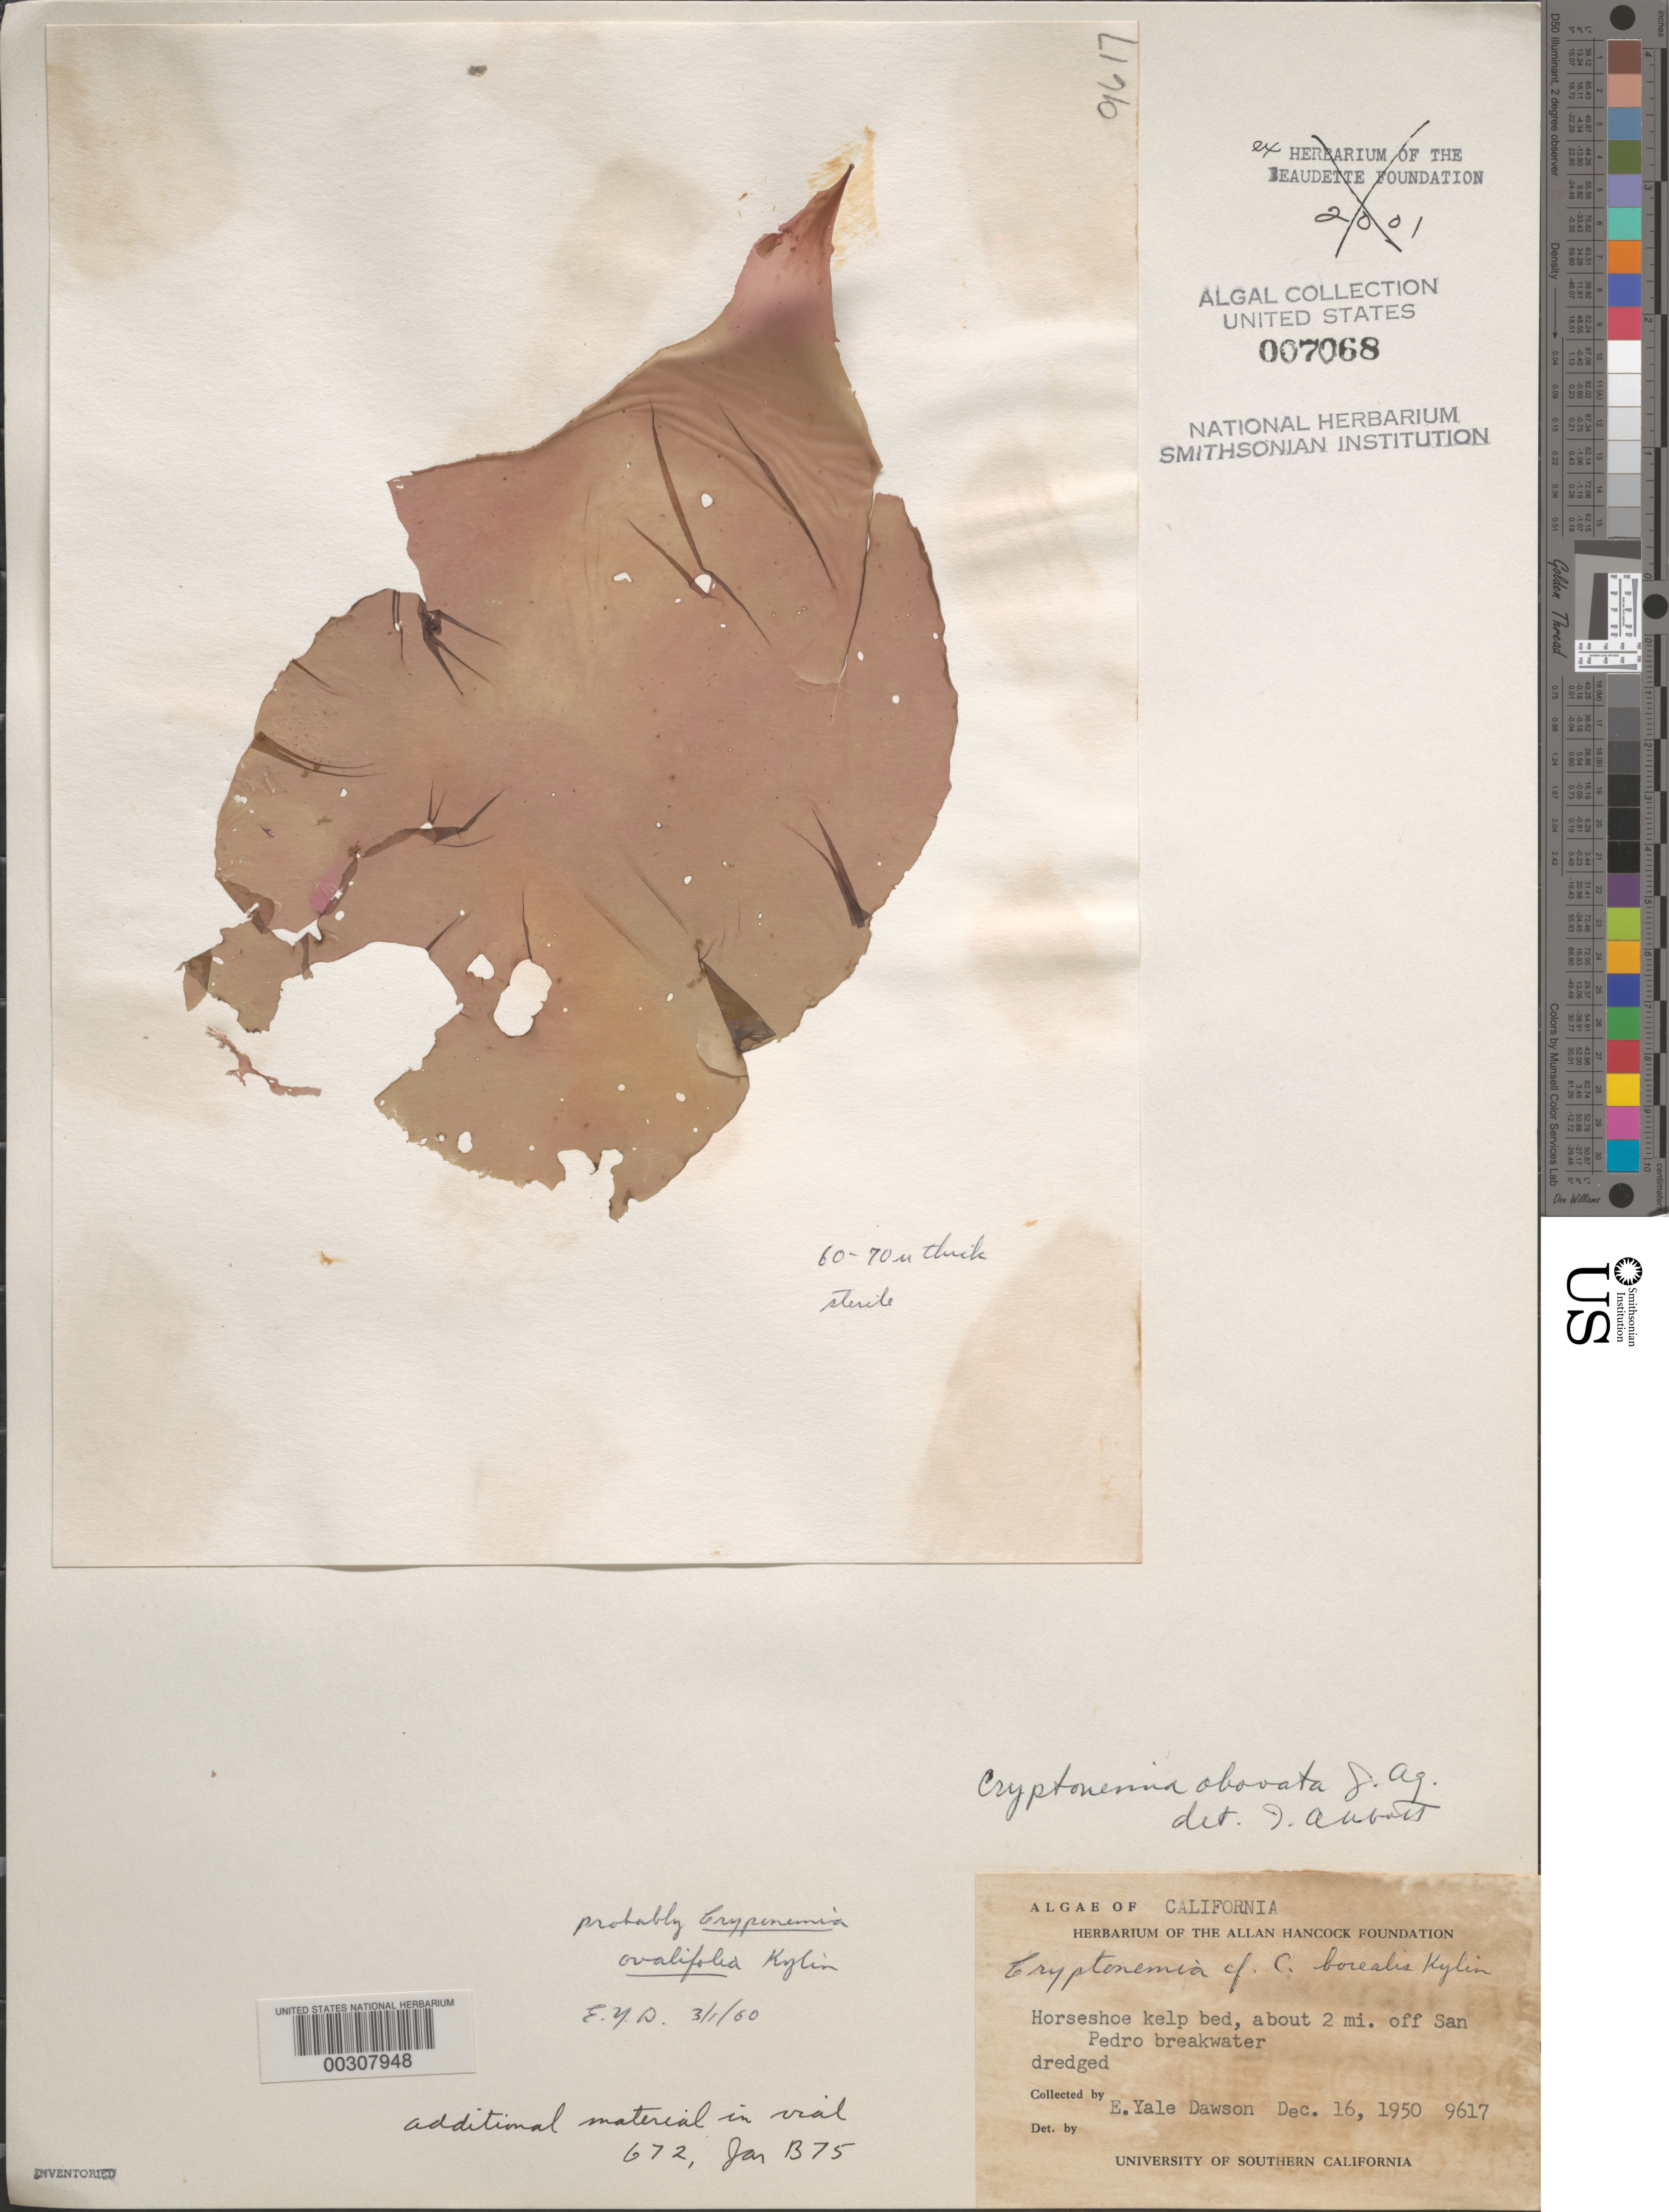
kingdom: Plantae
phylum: Rhodophyta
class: Florideophyceae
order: Halymeniales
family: Halymeniaceae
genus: Cryptonemia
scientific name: Cryptonemia obovata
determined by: Abbott, Isabella A.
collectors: E. Y. Dawson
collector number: EYD 9617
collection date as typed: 16 Dec 1950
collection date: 1950-12-16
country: United States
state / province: California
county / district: Los Angeles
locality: Horseshoe Kelp Bed, 2 miles off San Pedro breakwater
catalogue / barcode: US 7068